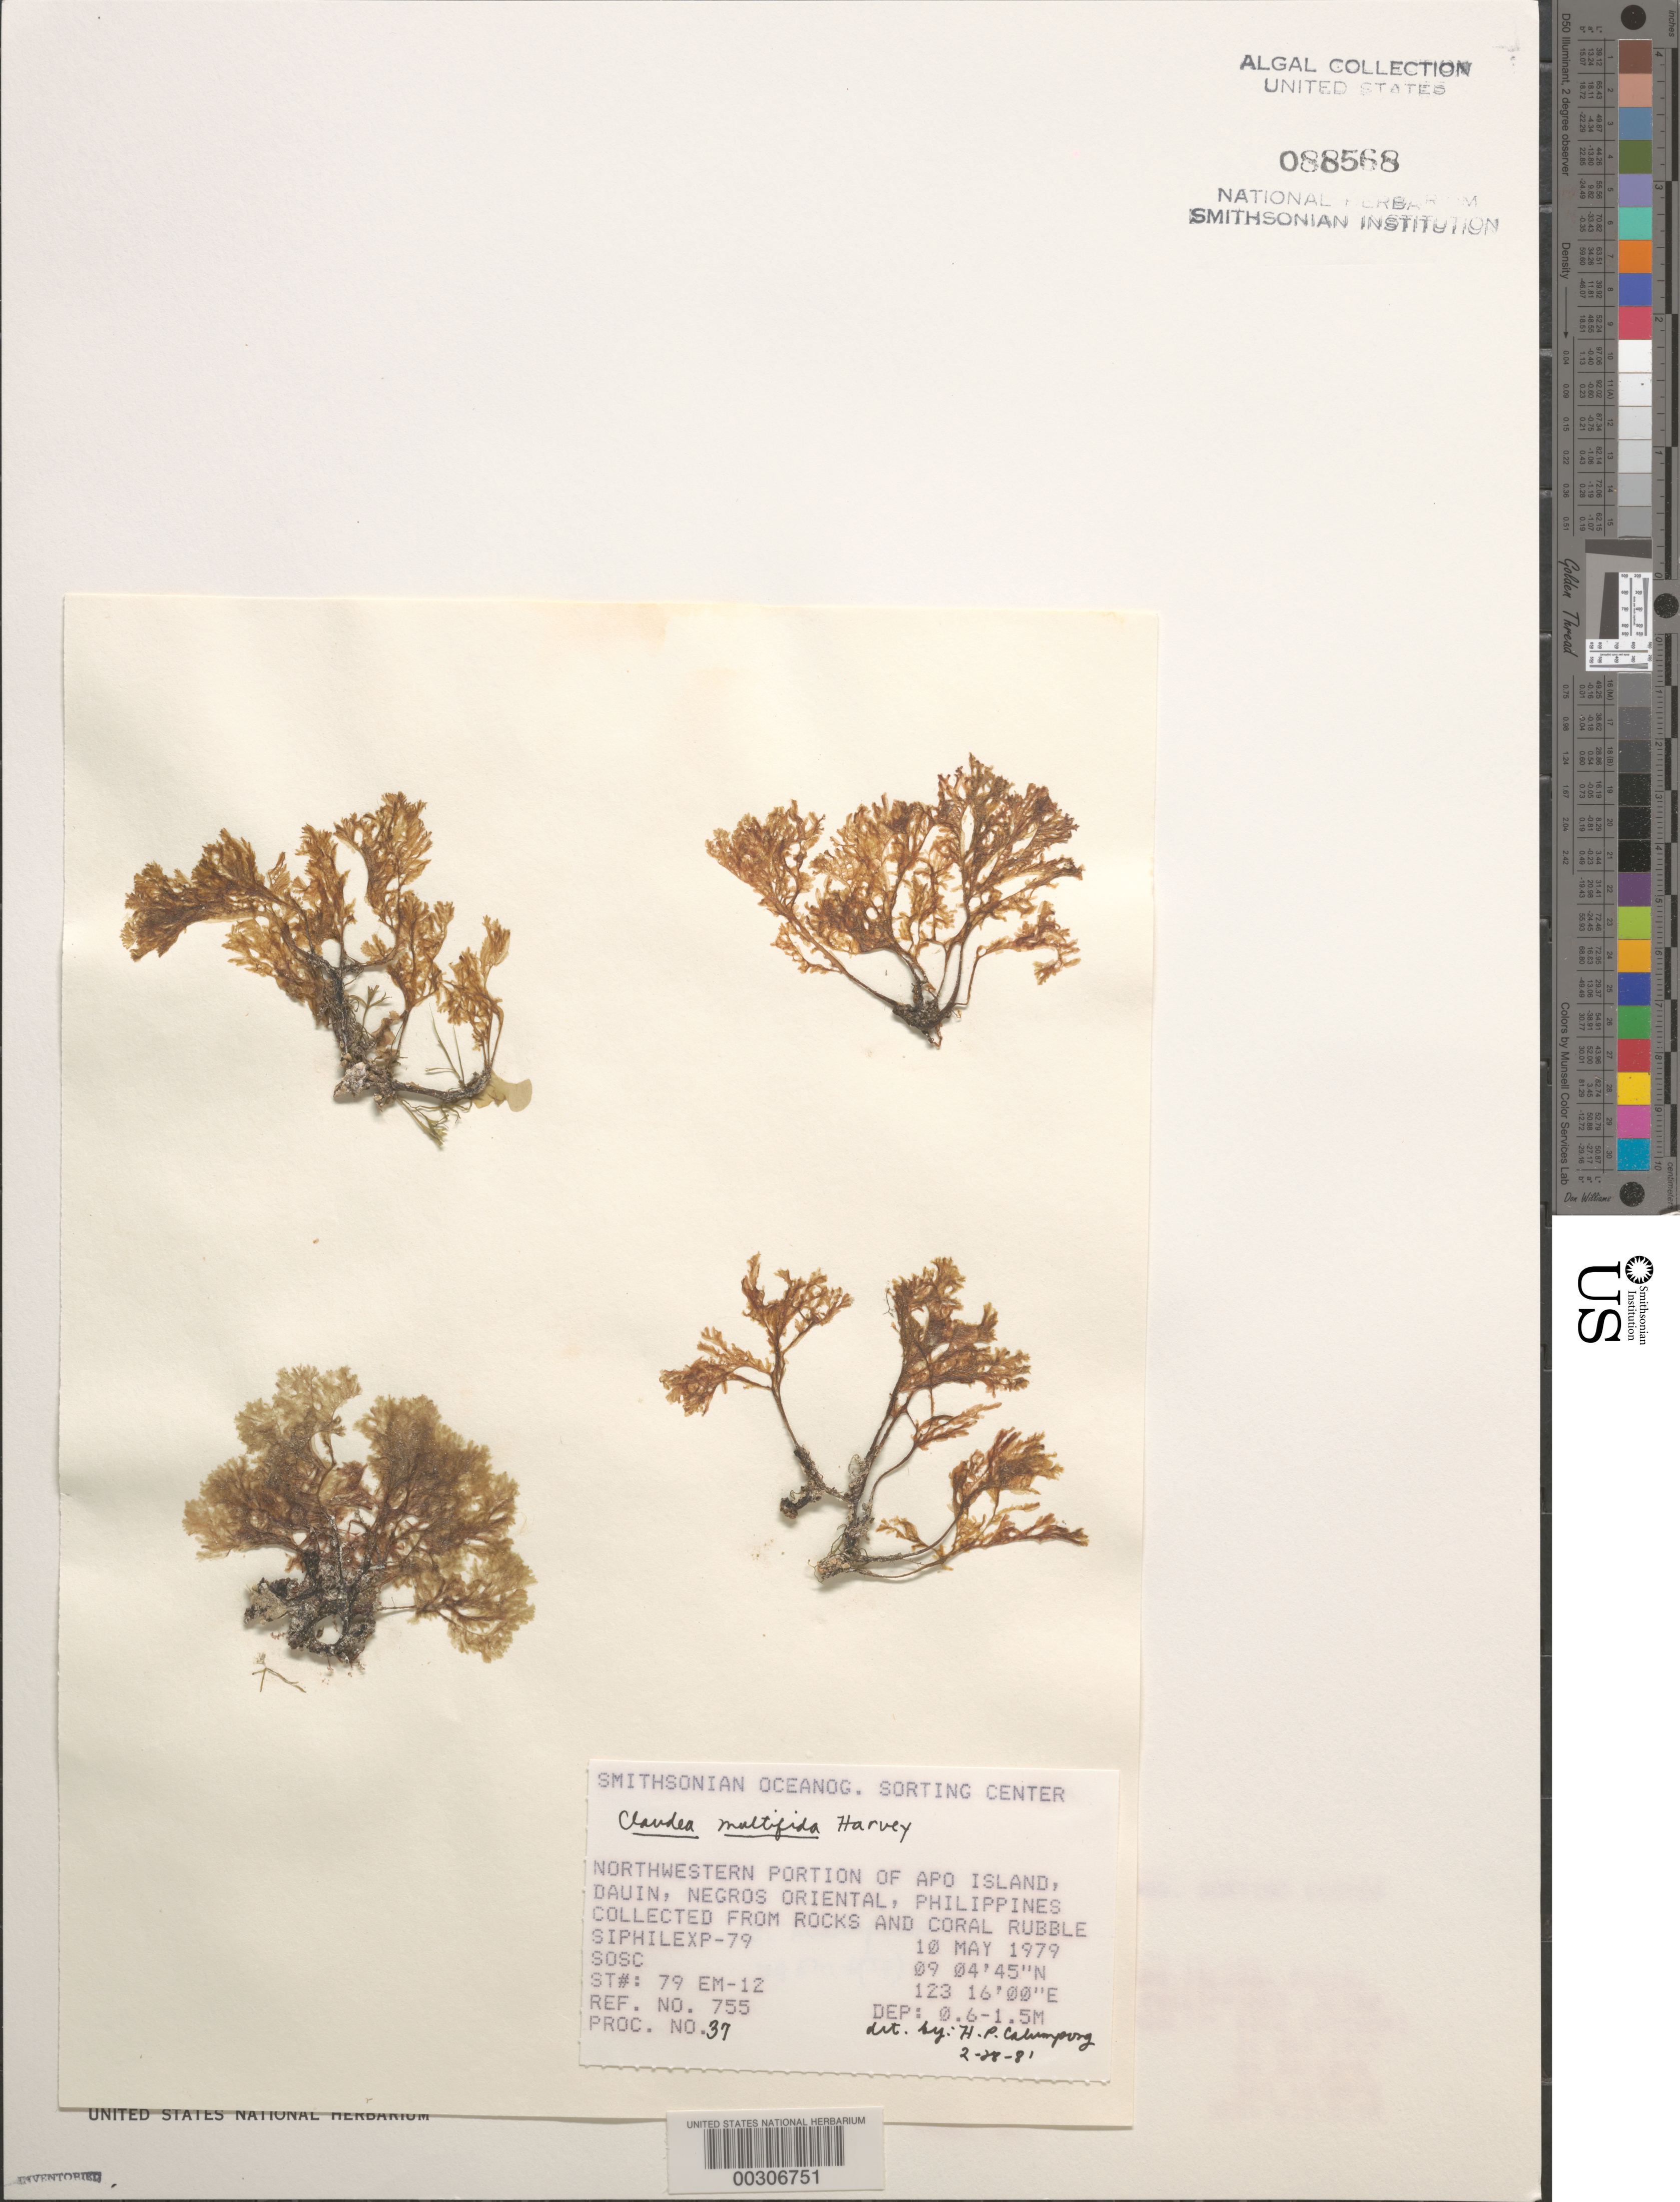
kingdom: Plantae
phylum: Rhodophyta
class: Florideophyceae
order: Ceramiales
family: Delesseriaceae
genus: Claudea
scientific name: Claudea multifida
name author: Harv.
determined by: Calumpong, H. P.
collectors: SOSC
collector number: Station 79 Em-12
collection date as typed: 10 May 1979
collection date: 1979-05-10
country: Philippines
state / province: Central Visayas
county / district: Negros Oriental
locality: Apo island, dauin, negros oriental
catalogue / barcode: US 88568